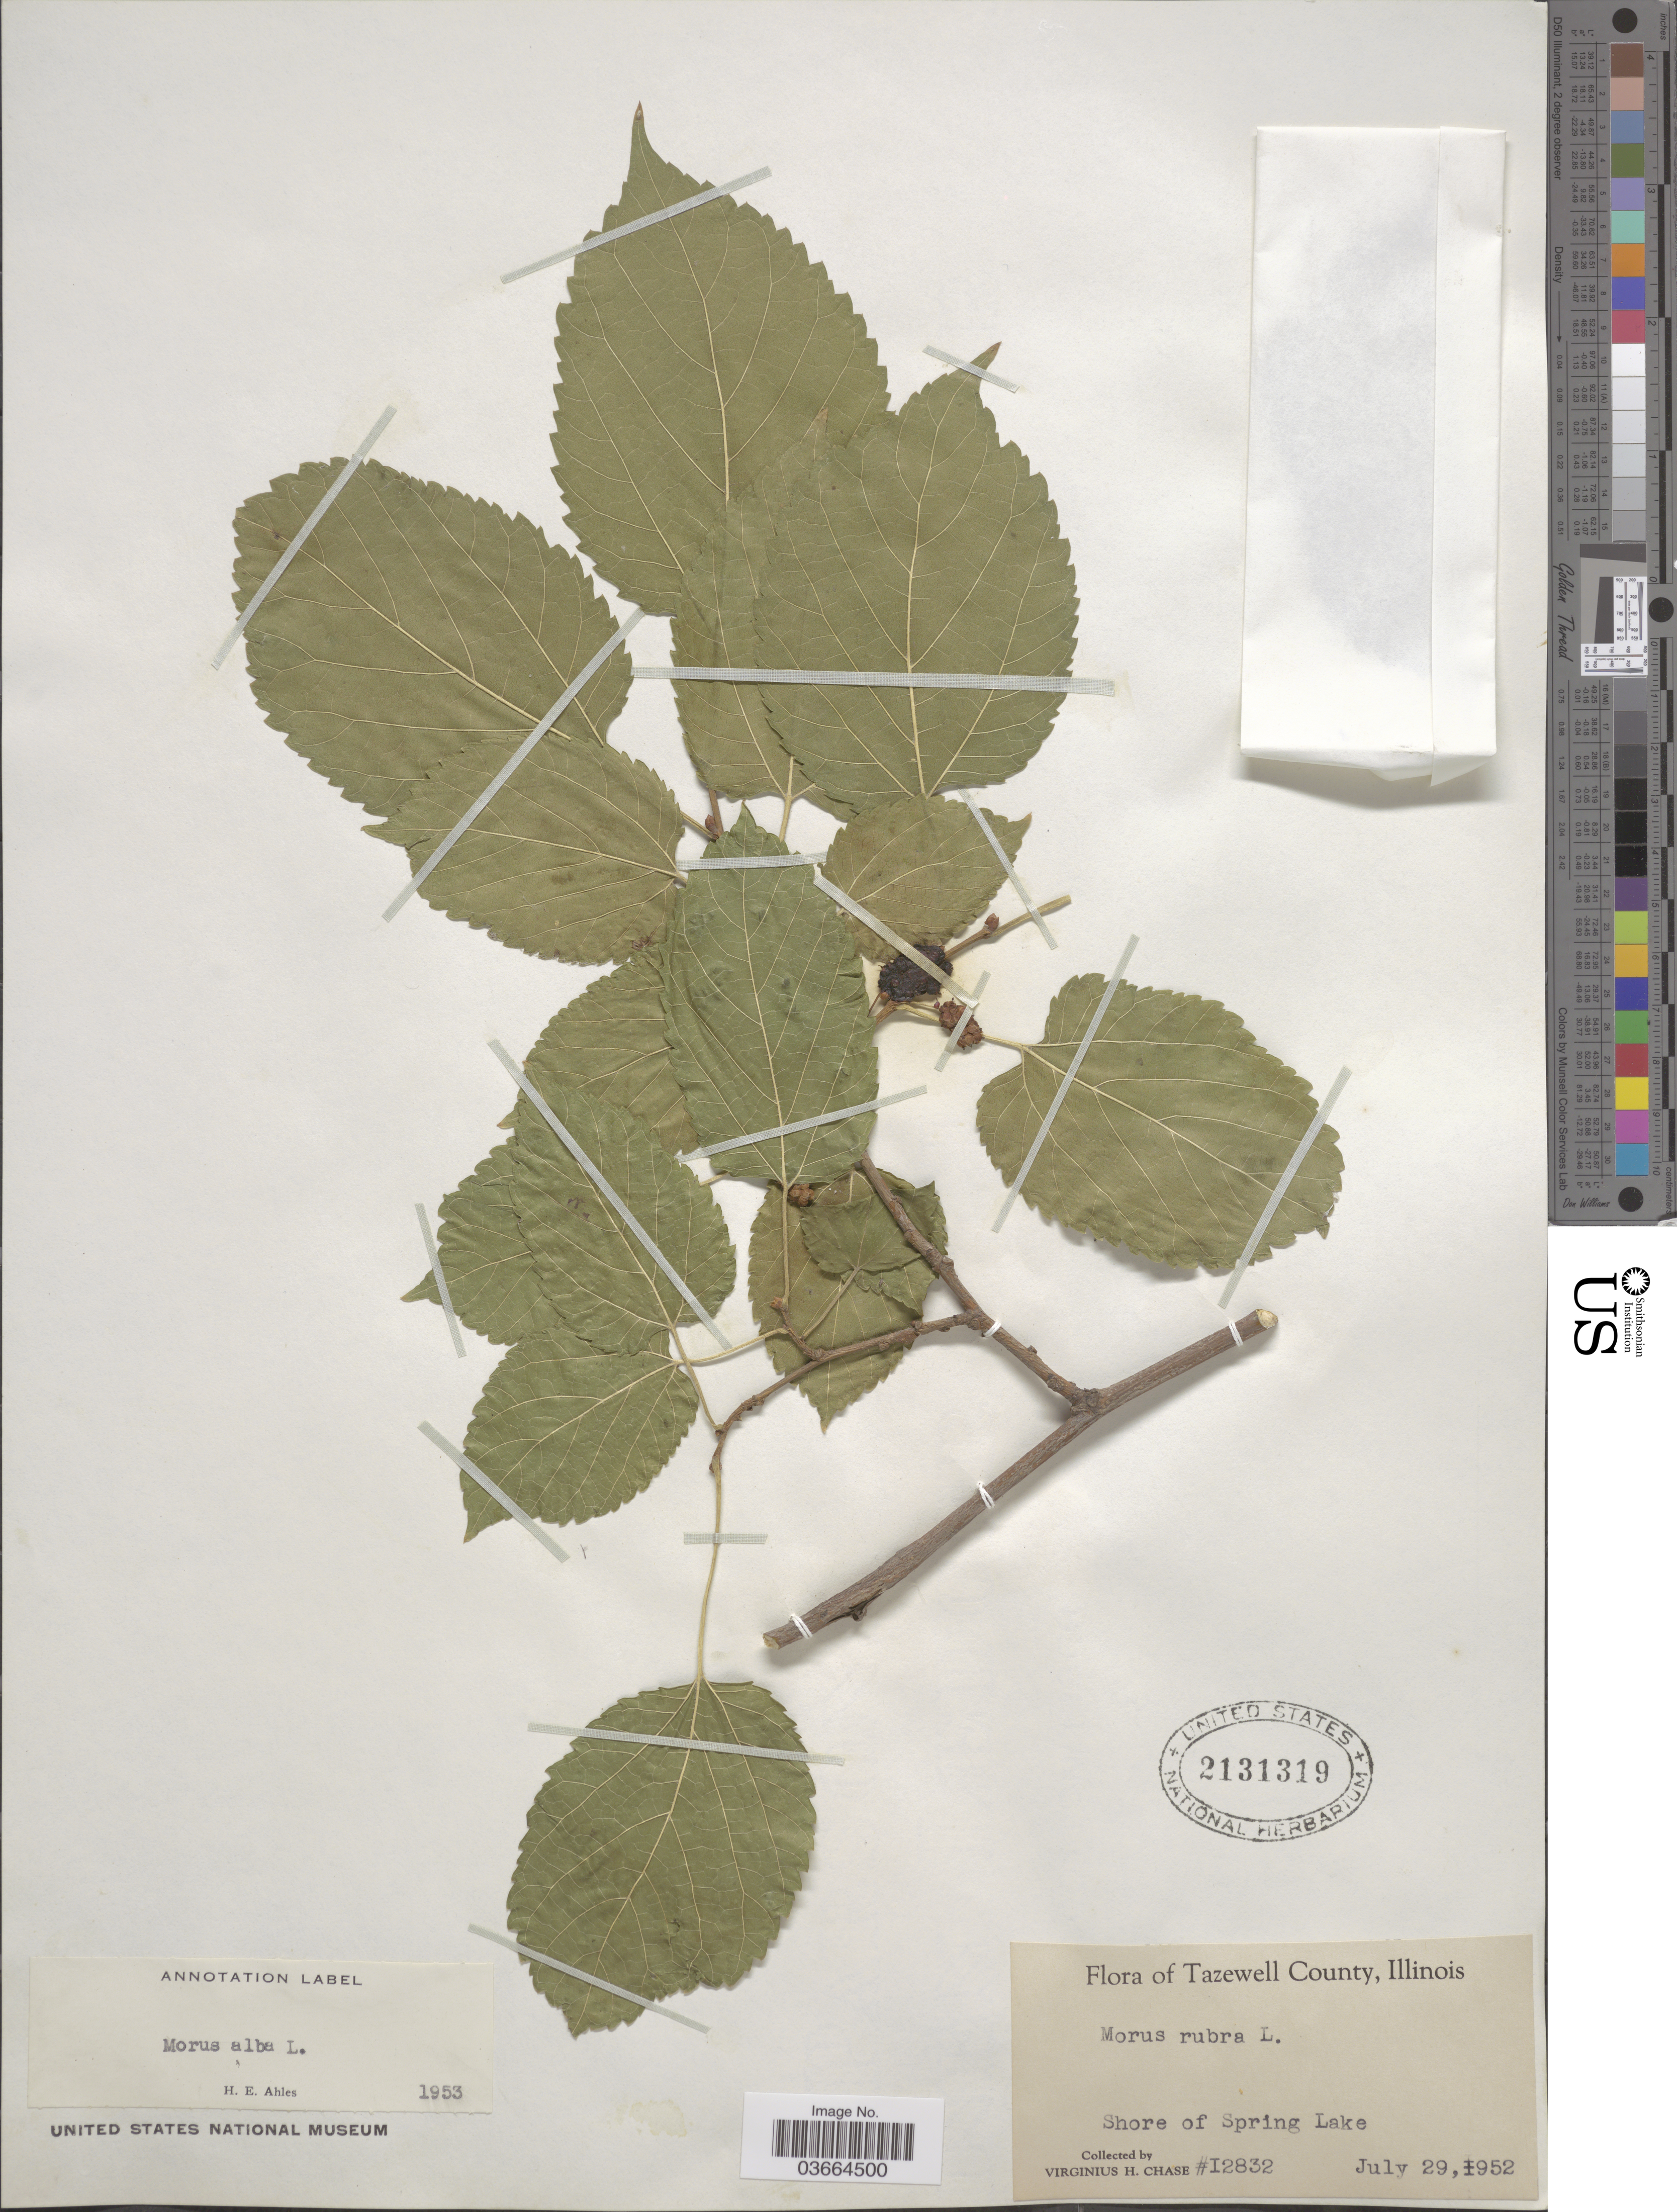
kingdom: Plantae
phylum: Tracheophyta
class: Magnoliopsida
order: Rosales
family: Moraceae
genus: Morus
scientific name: Morus alba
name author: L.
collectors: V. H. Chase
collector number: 12832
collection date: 1952-07-29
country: United States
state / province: Illinois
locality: Tazewell County, Shore of Spring Lake.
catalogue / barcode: US 2131319